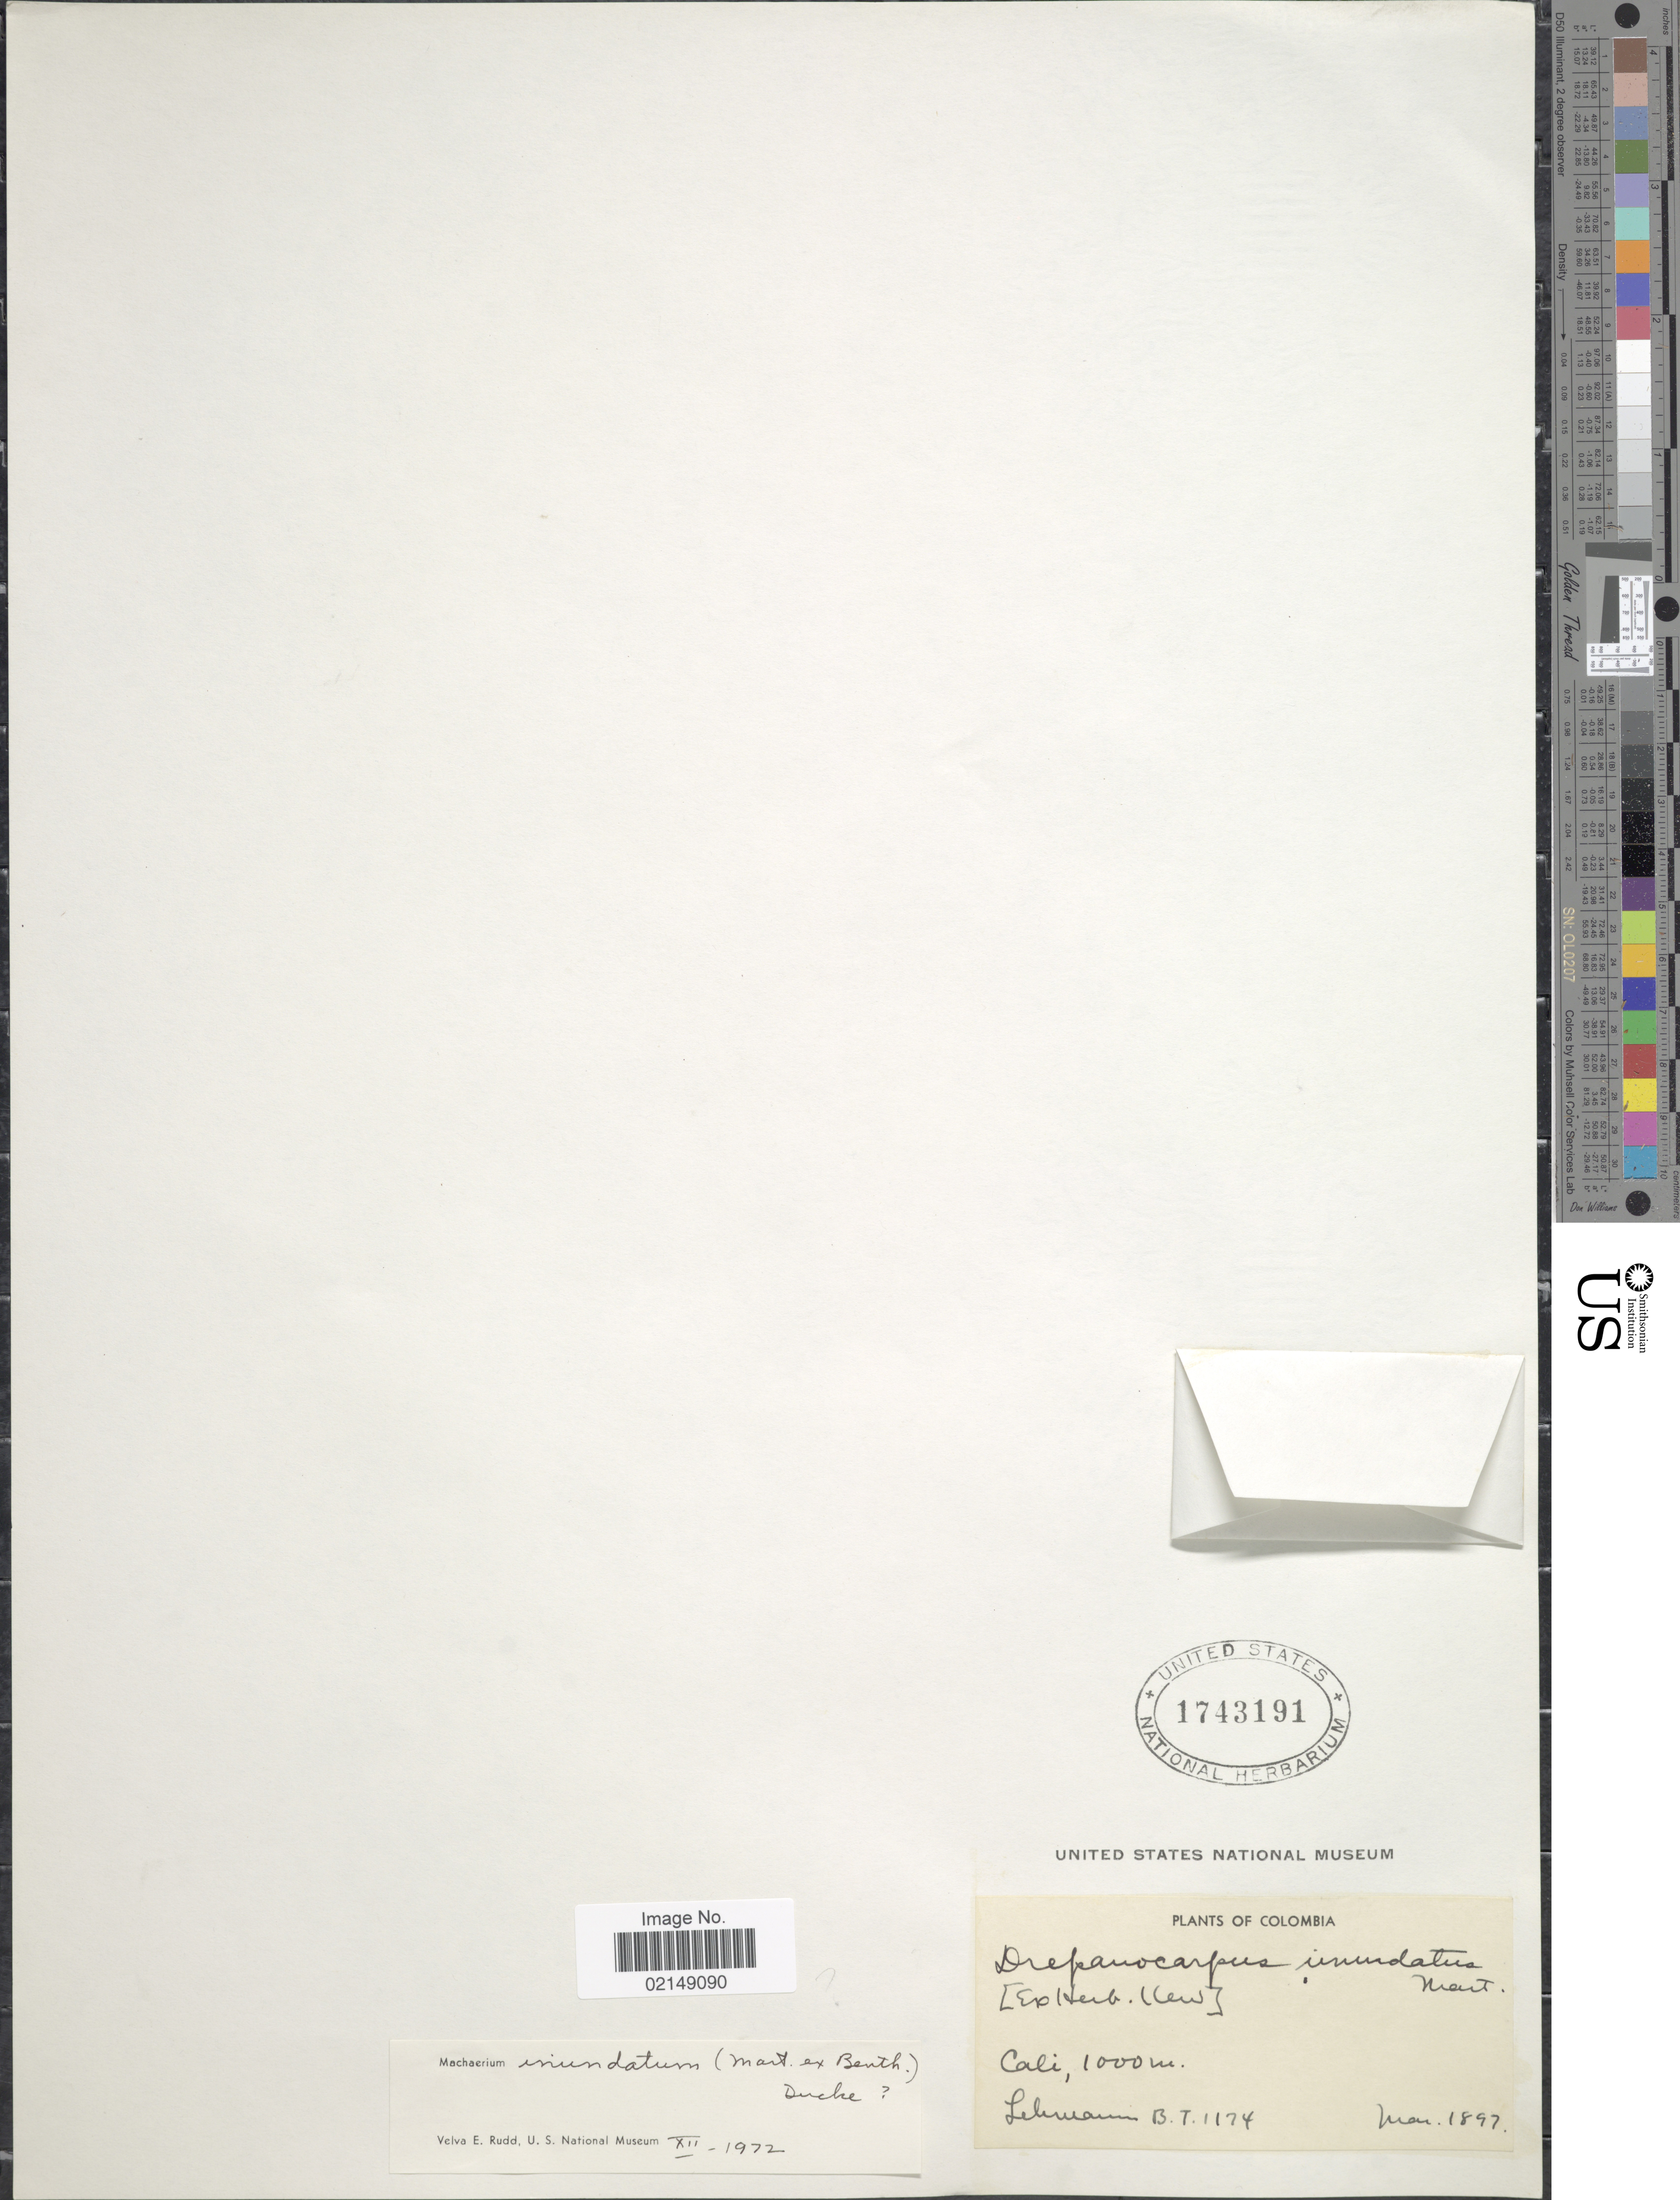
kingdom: Plantae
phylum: Tracheophyta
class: Magnoliopsida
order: Fabales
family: Fabaceae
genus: Machaerium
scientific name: Machaerium inundatum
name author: (Mart. ex Benth.) Ducke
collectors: B. Lehmann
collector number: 1174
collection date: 1897-03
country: Colombia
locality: Cali.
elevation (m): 1000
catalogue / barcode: US 1743191